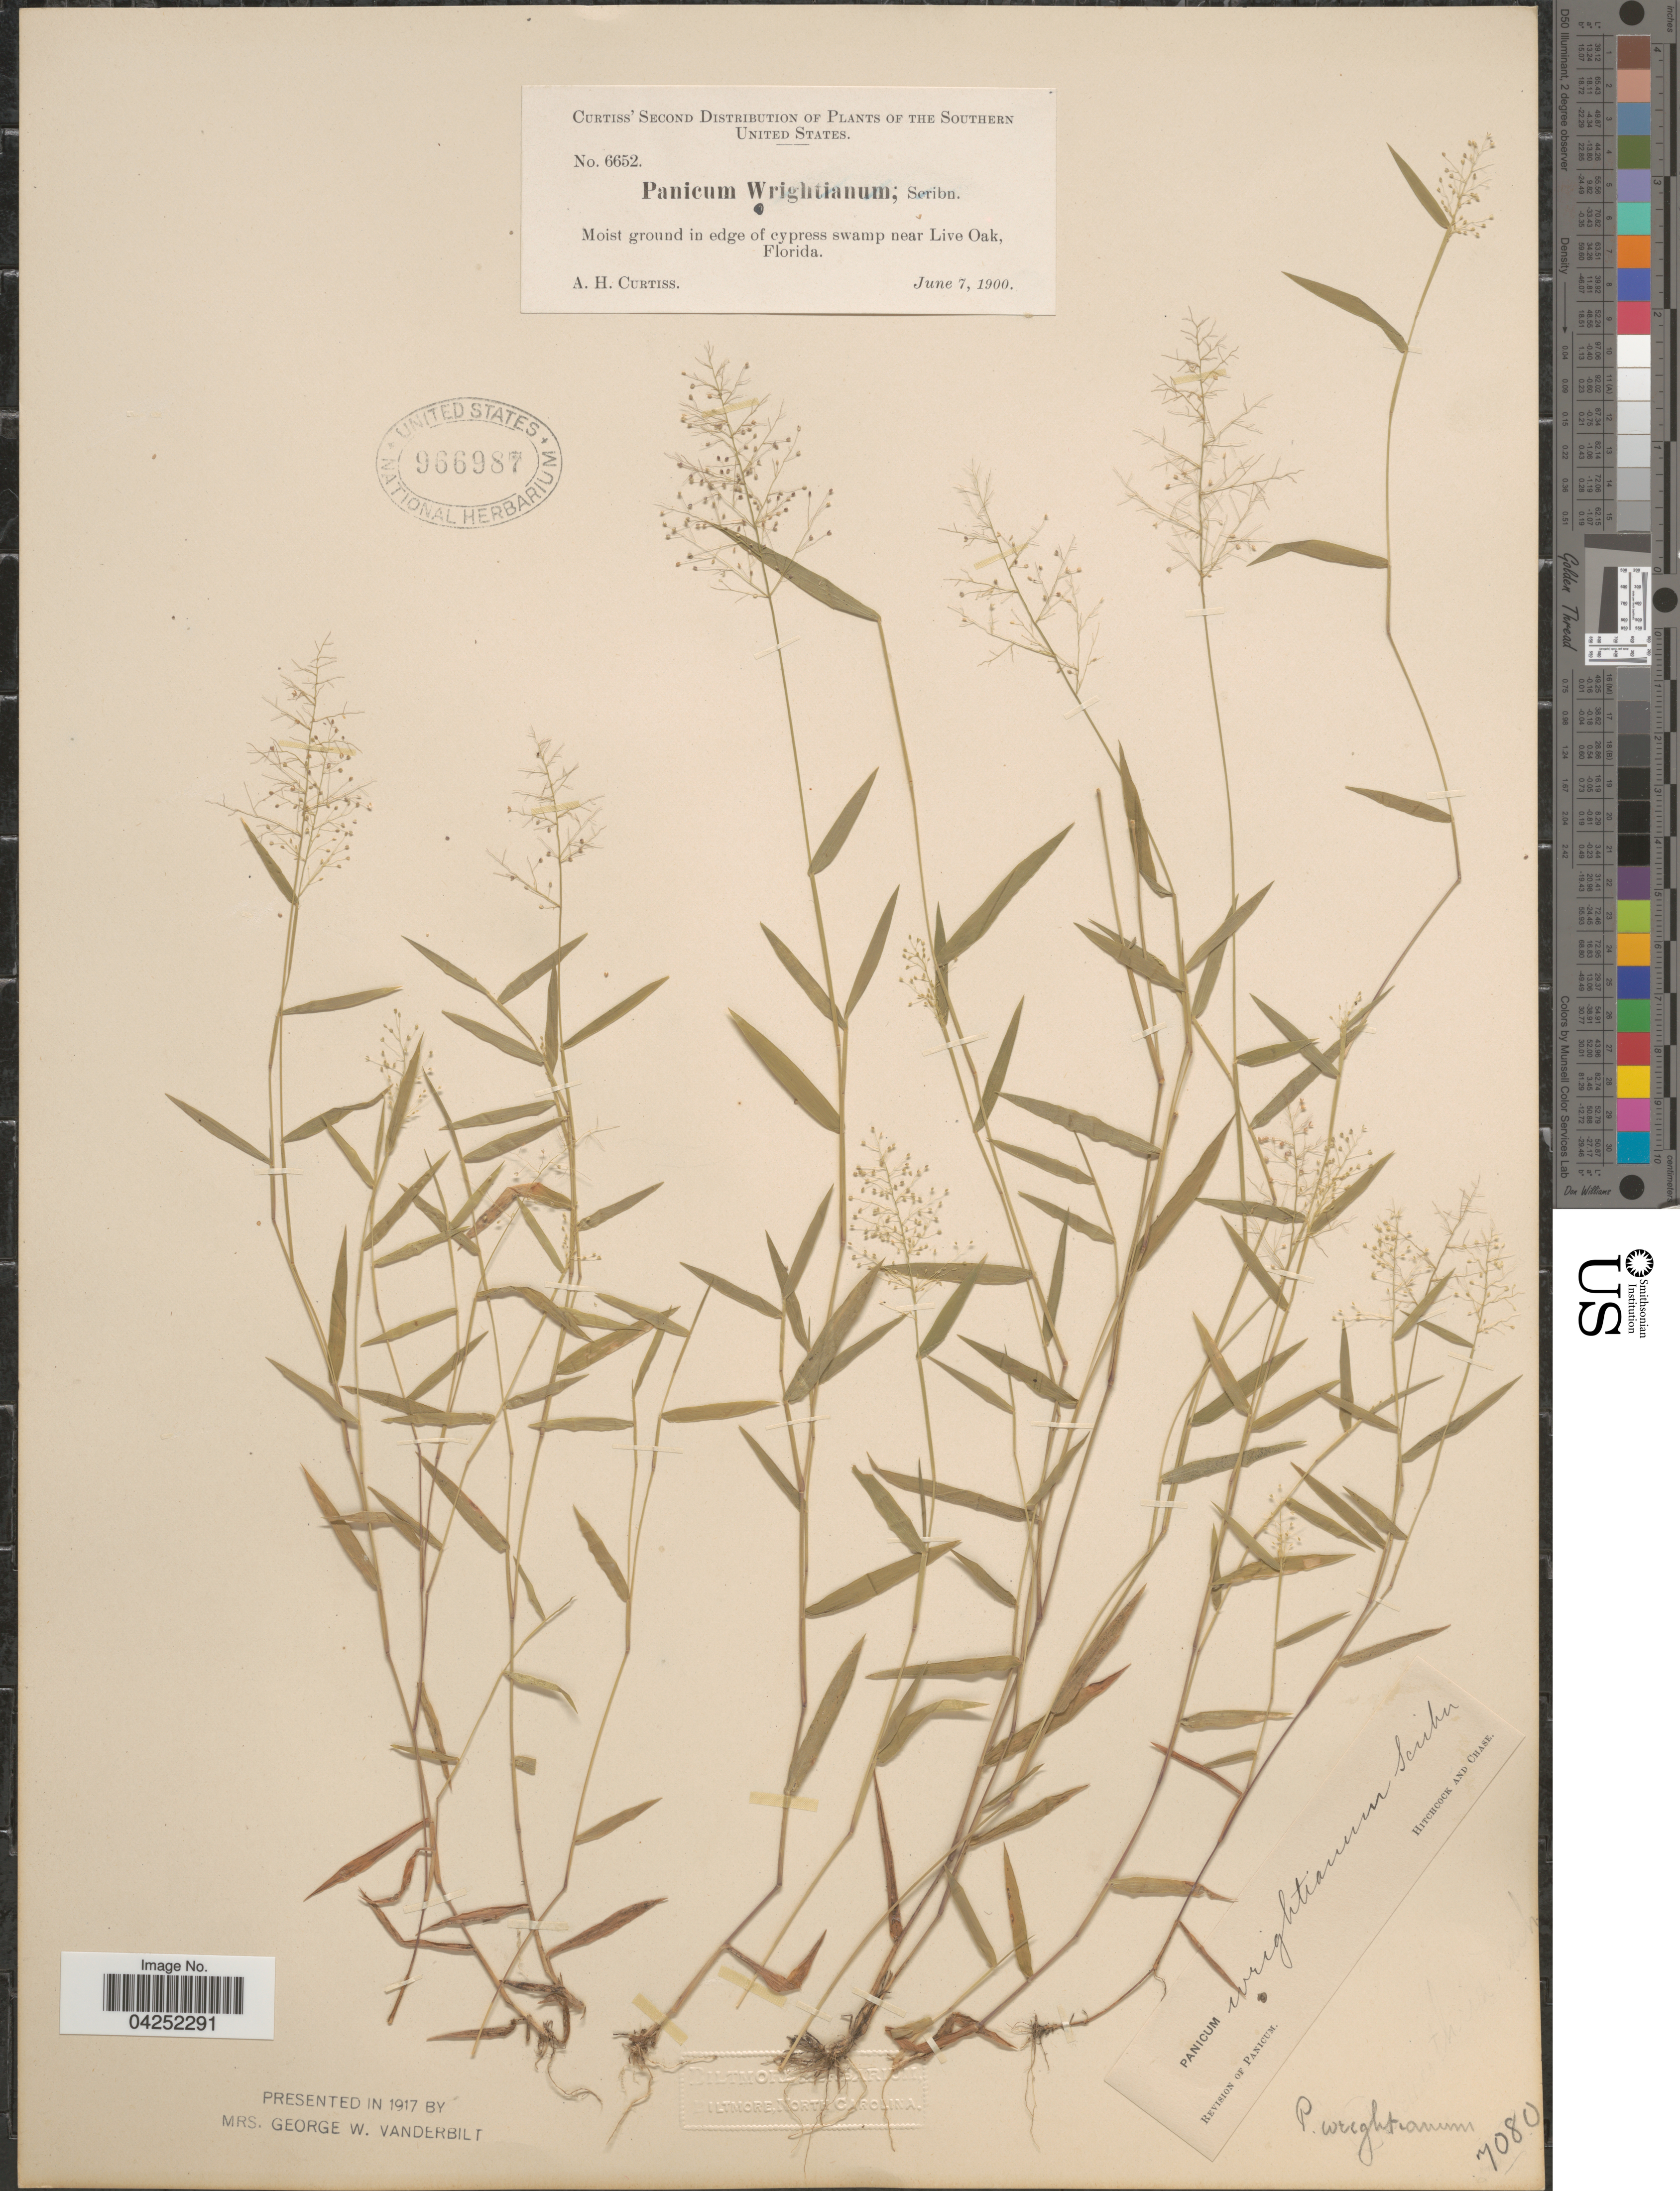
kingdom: Plantae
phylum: Tracheophyta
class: Liliopsida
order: Poales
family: Poaceae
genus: Dichanthelium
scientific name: Dichanthelium acuminatum var. longiligulatum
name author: (Nash) Gould & C.A. Clark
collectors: A. H. Curtiss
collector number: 6652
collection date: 1900-06-07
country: United States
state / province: Florida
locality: The Southern United States. Moist ground in edge of cypress swamp near Live Oak.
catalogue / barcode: US 966987